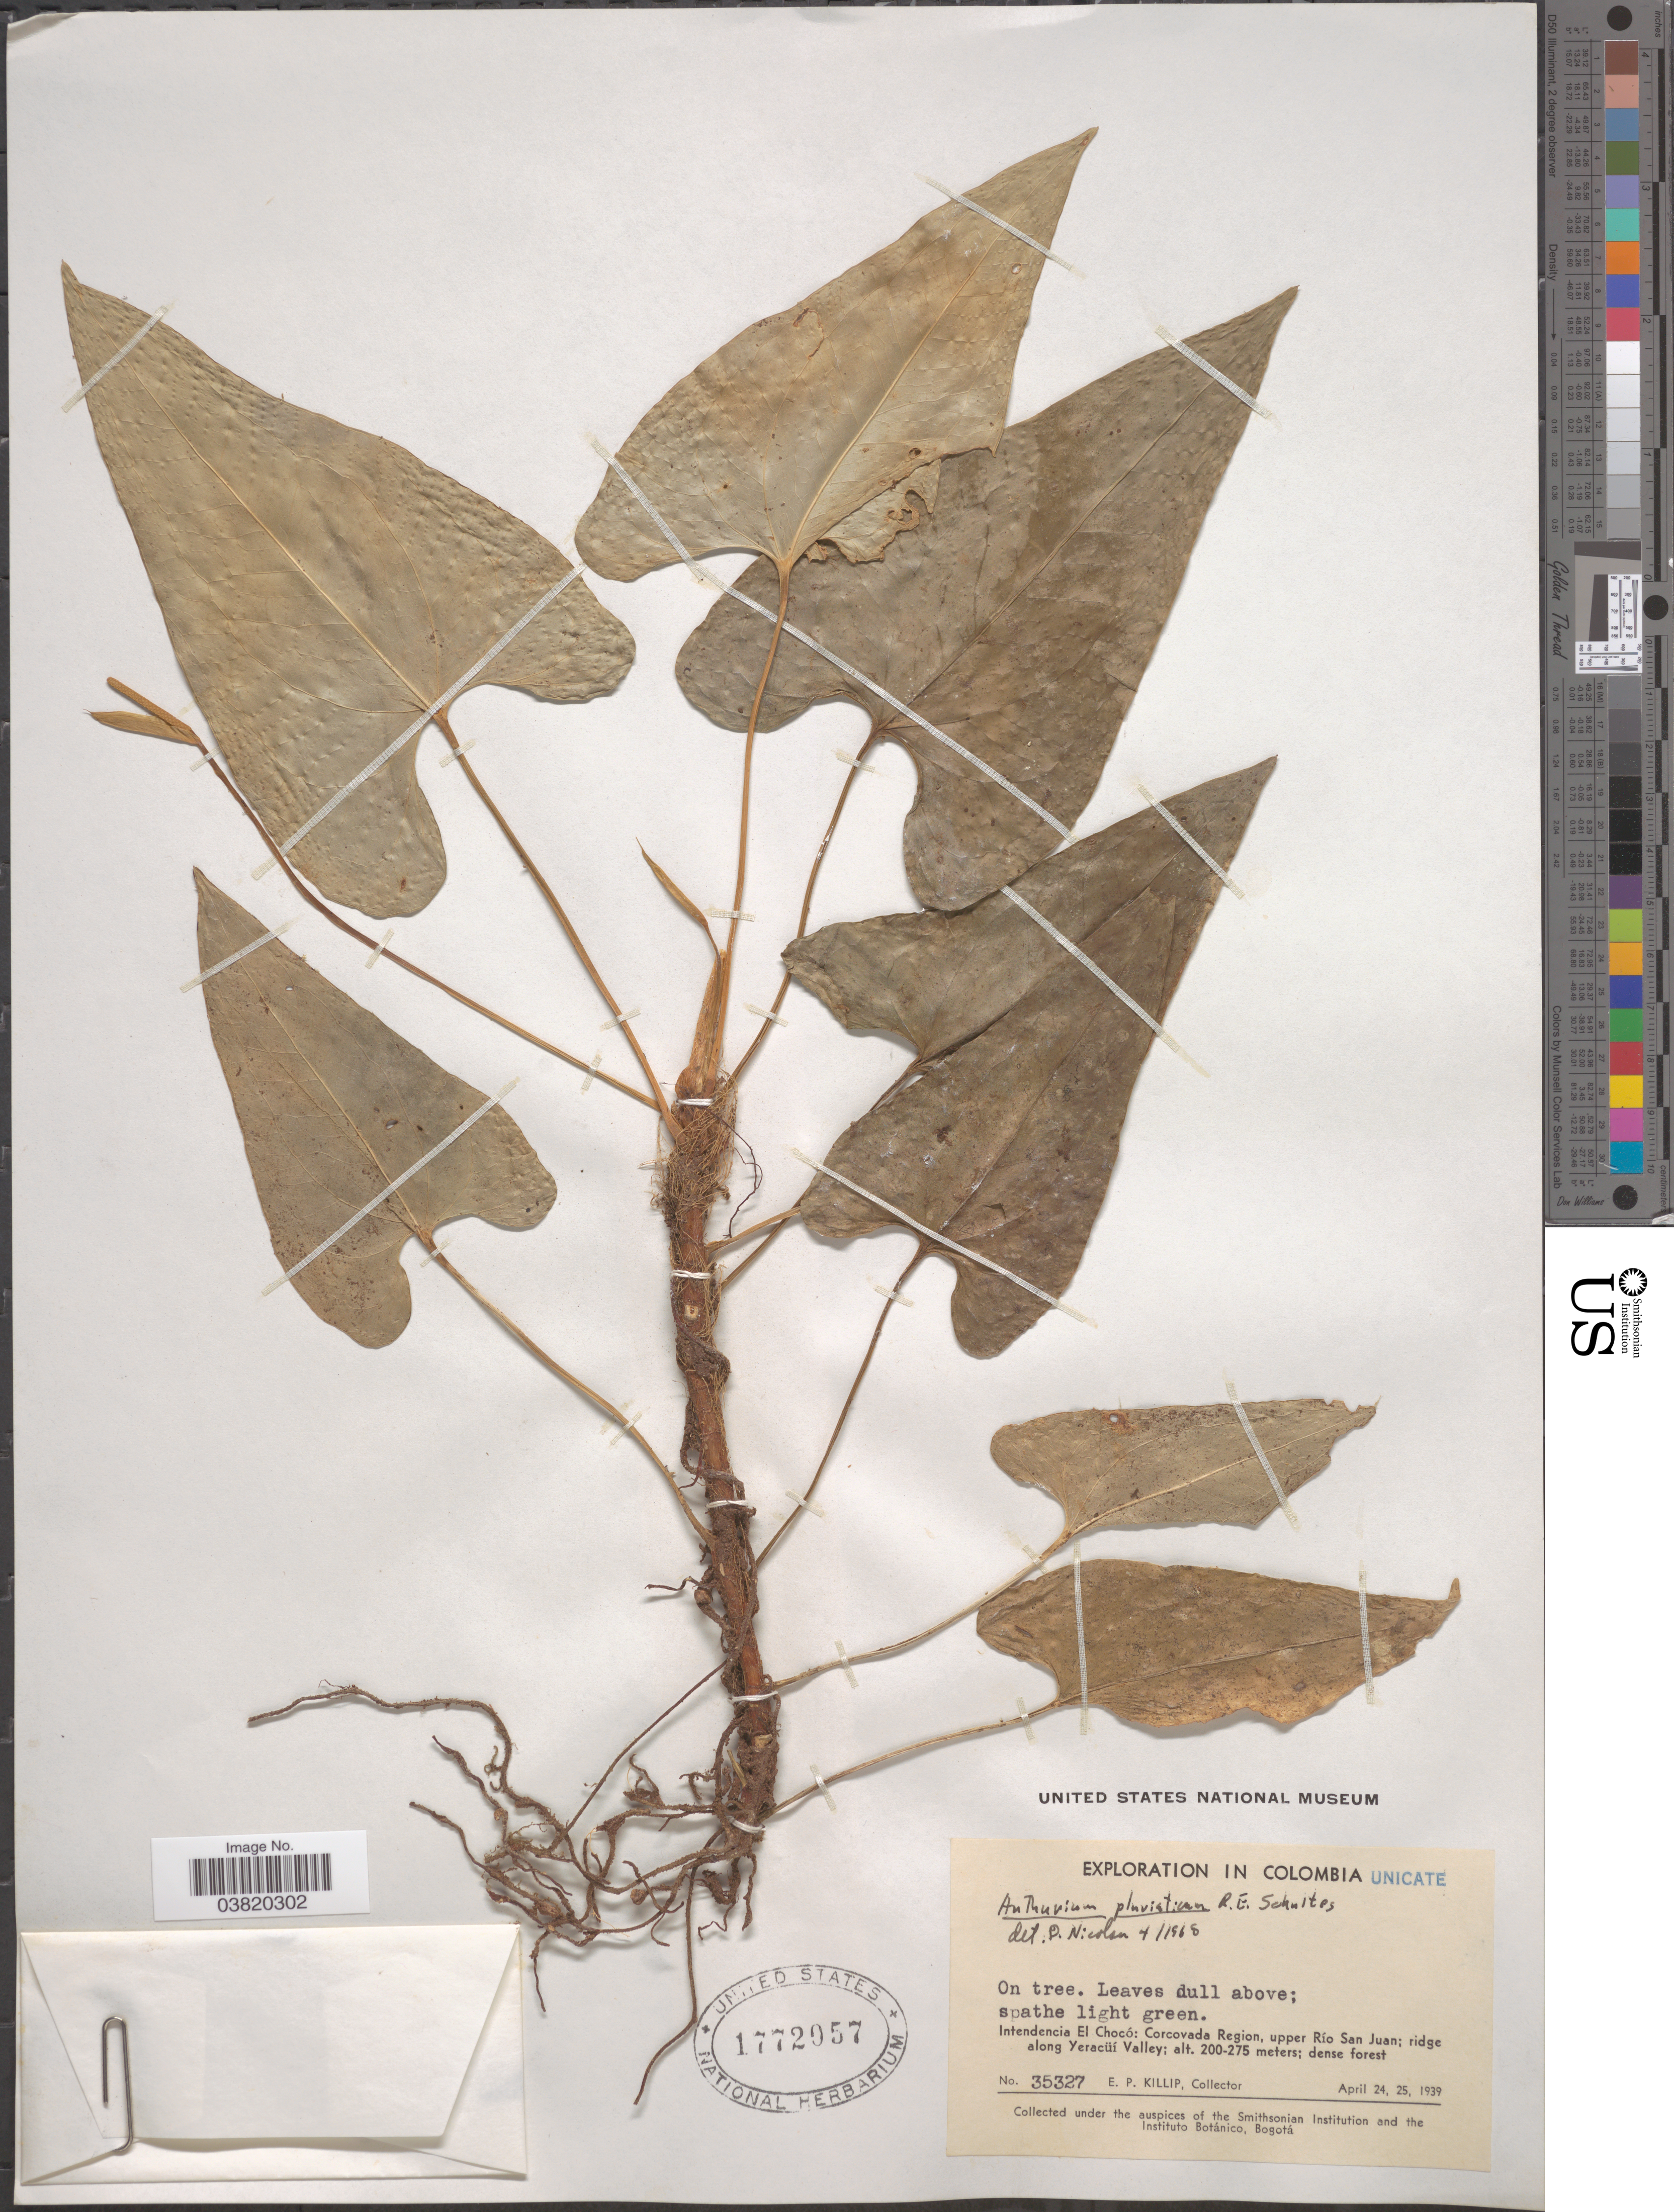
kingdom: Plantae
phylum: Tracheophyta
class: Liliopsida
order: Alismatales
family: Araceae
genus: Anthurium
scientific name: Anthurium pluviaticum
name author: R.E. Schult.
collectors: E. P. Killip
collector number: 35327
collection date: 1939-04-24/1939-04-25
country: Colombia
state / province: Chocó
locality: Intendencia El Chocó: Corcovada Region, upper Río San Juan; ridge along Yeracüí Valley.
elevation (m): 200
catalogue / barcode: US 1772057